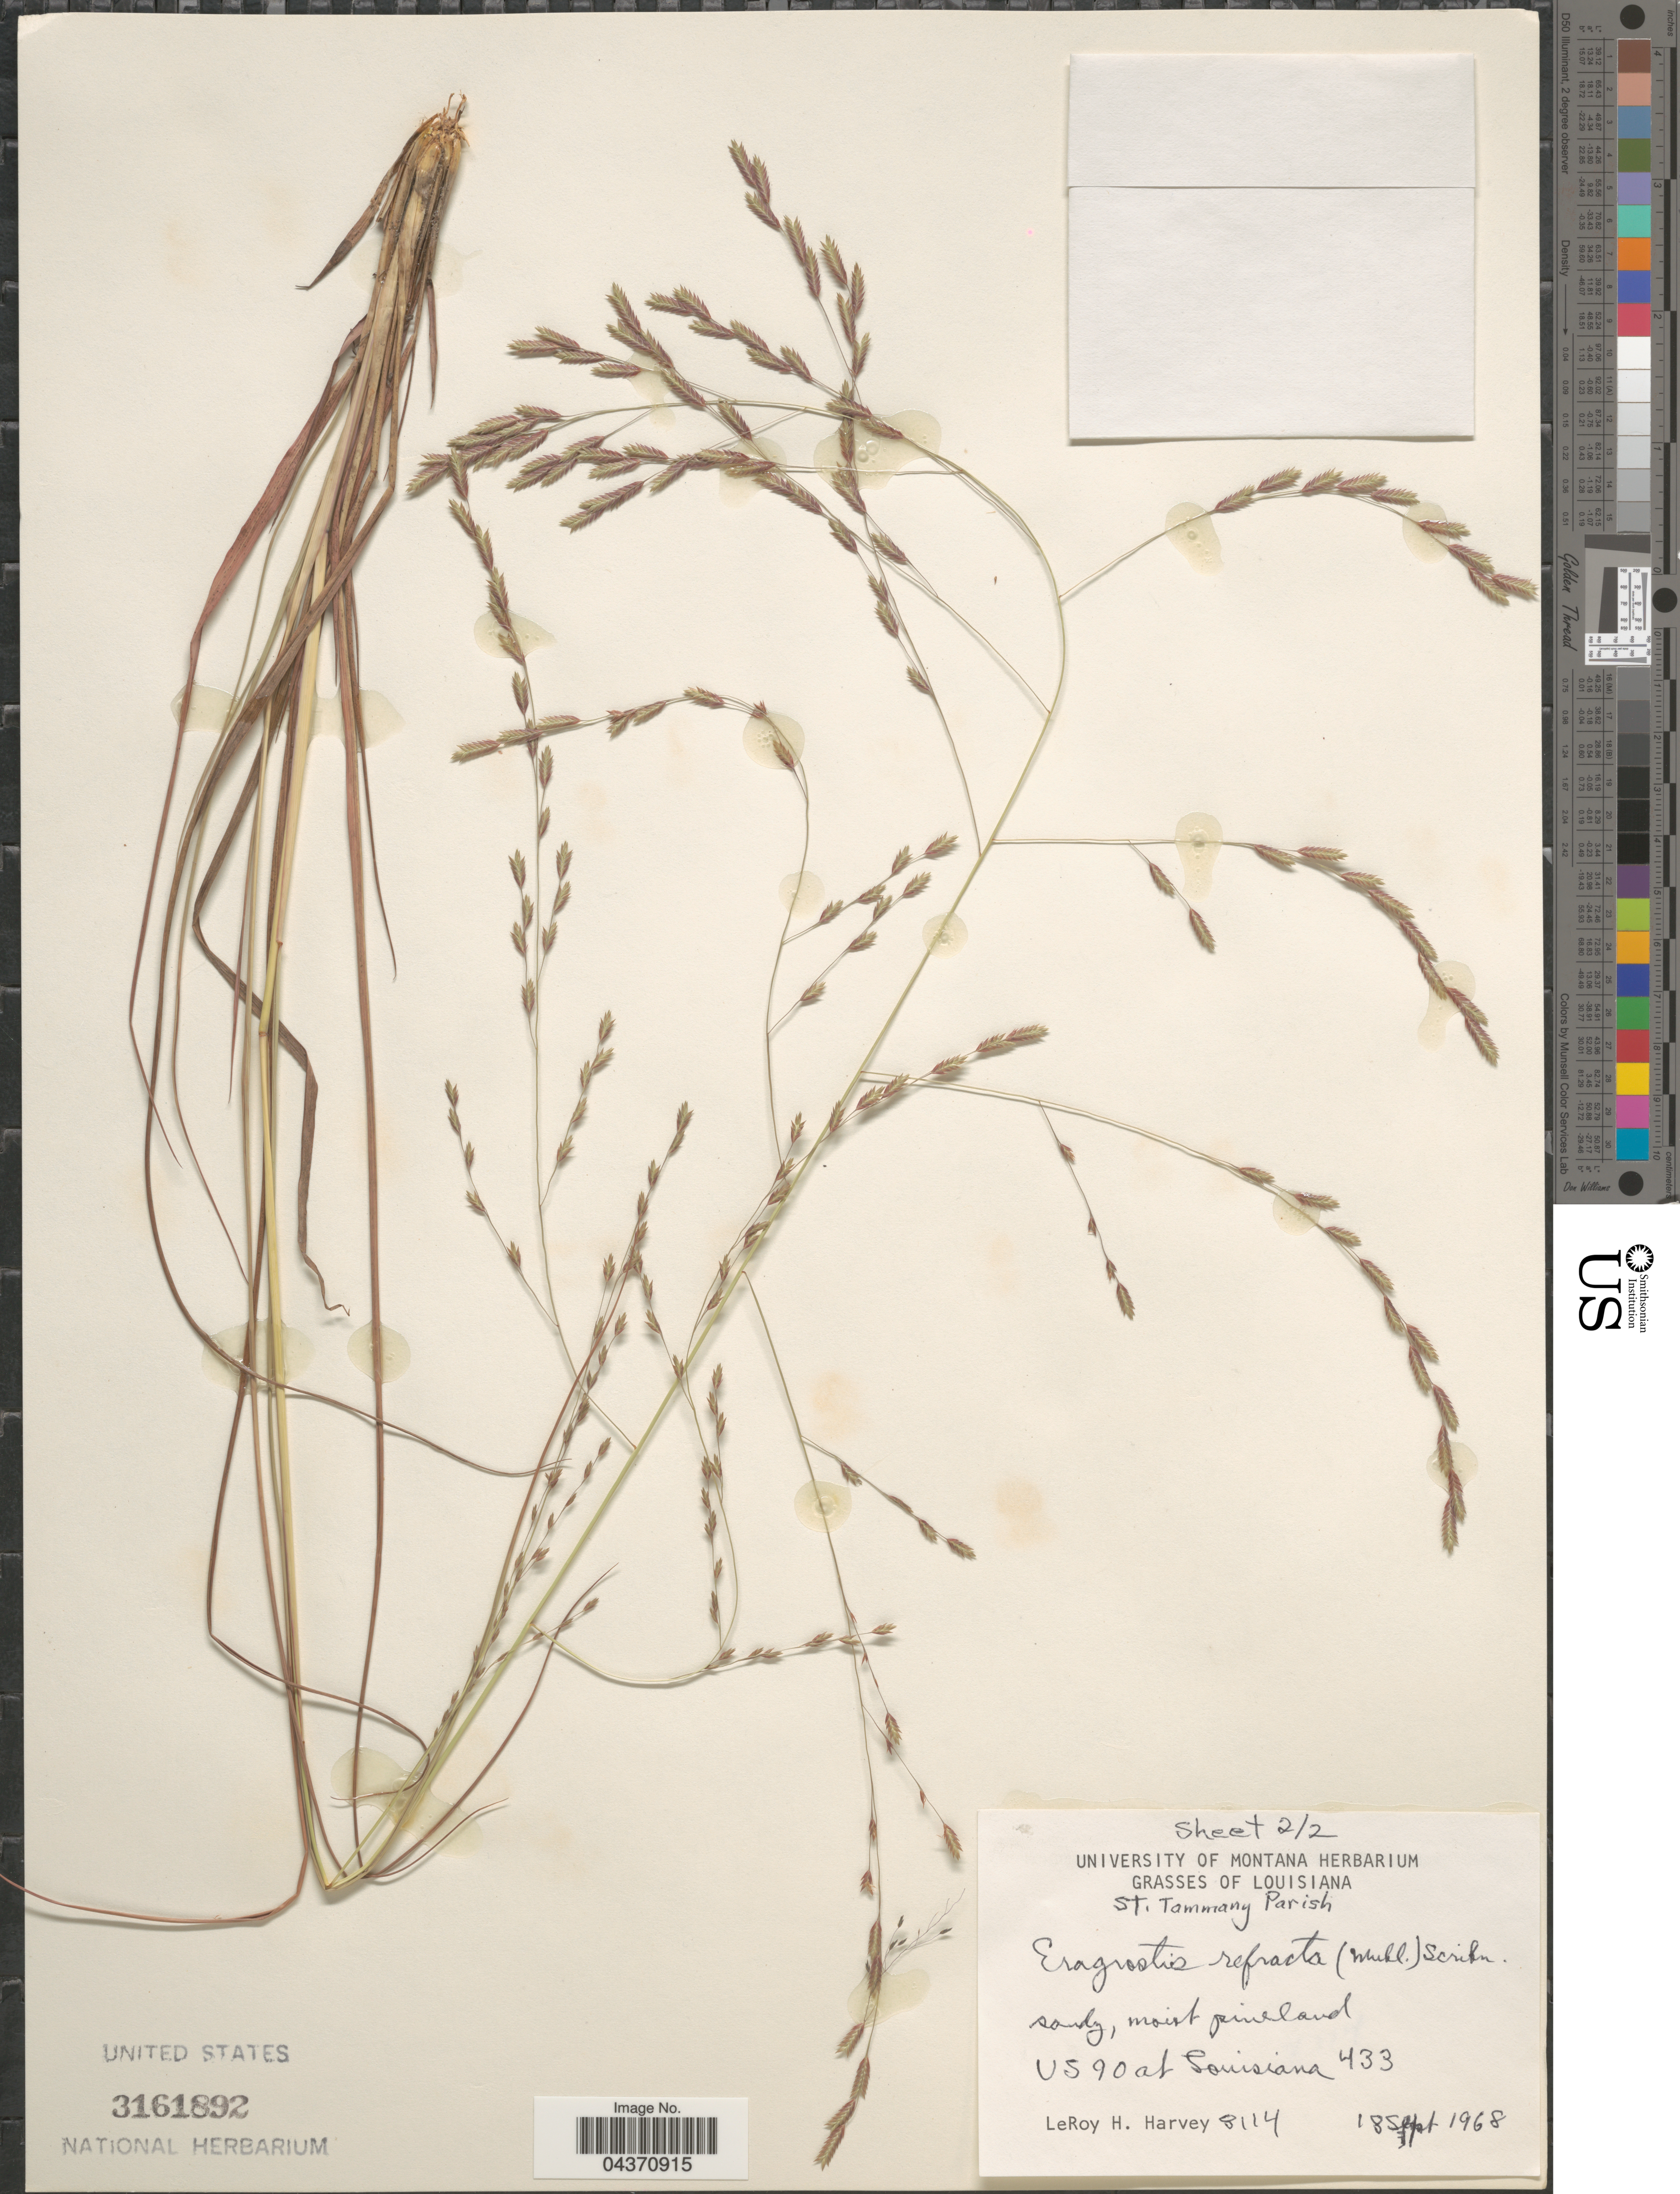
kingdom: Plantae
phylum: Tracheophyta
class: Liliopsida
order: Poales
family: Poaceae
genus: Eragrostis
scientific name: Eragrostis refracta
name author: (Muhl.) Scribn.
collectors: L. H. Harvey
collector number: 8114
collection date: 1968-09-18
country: United States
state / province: Louisiana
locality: St. Tammany Parish. US90 at Louisiana 433.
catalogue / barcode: US 3161892